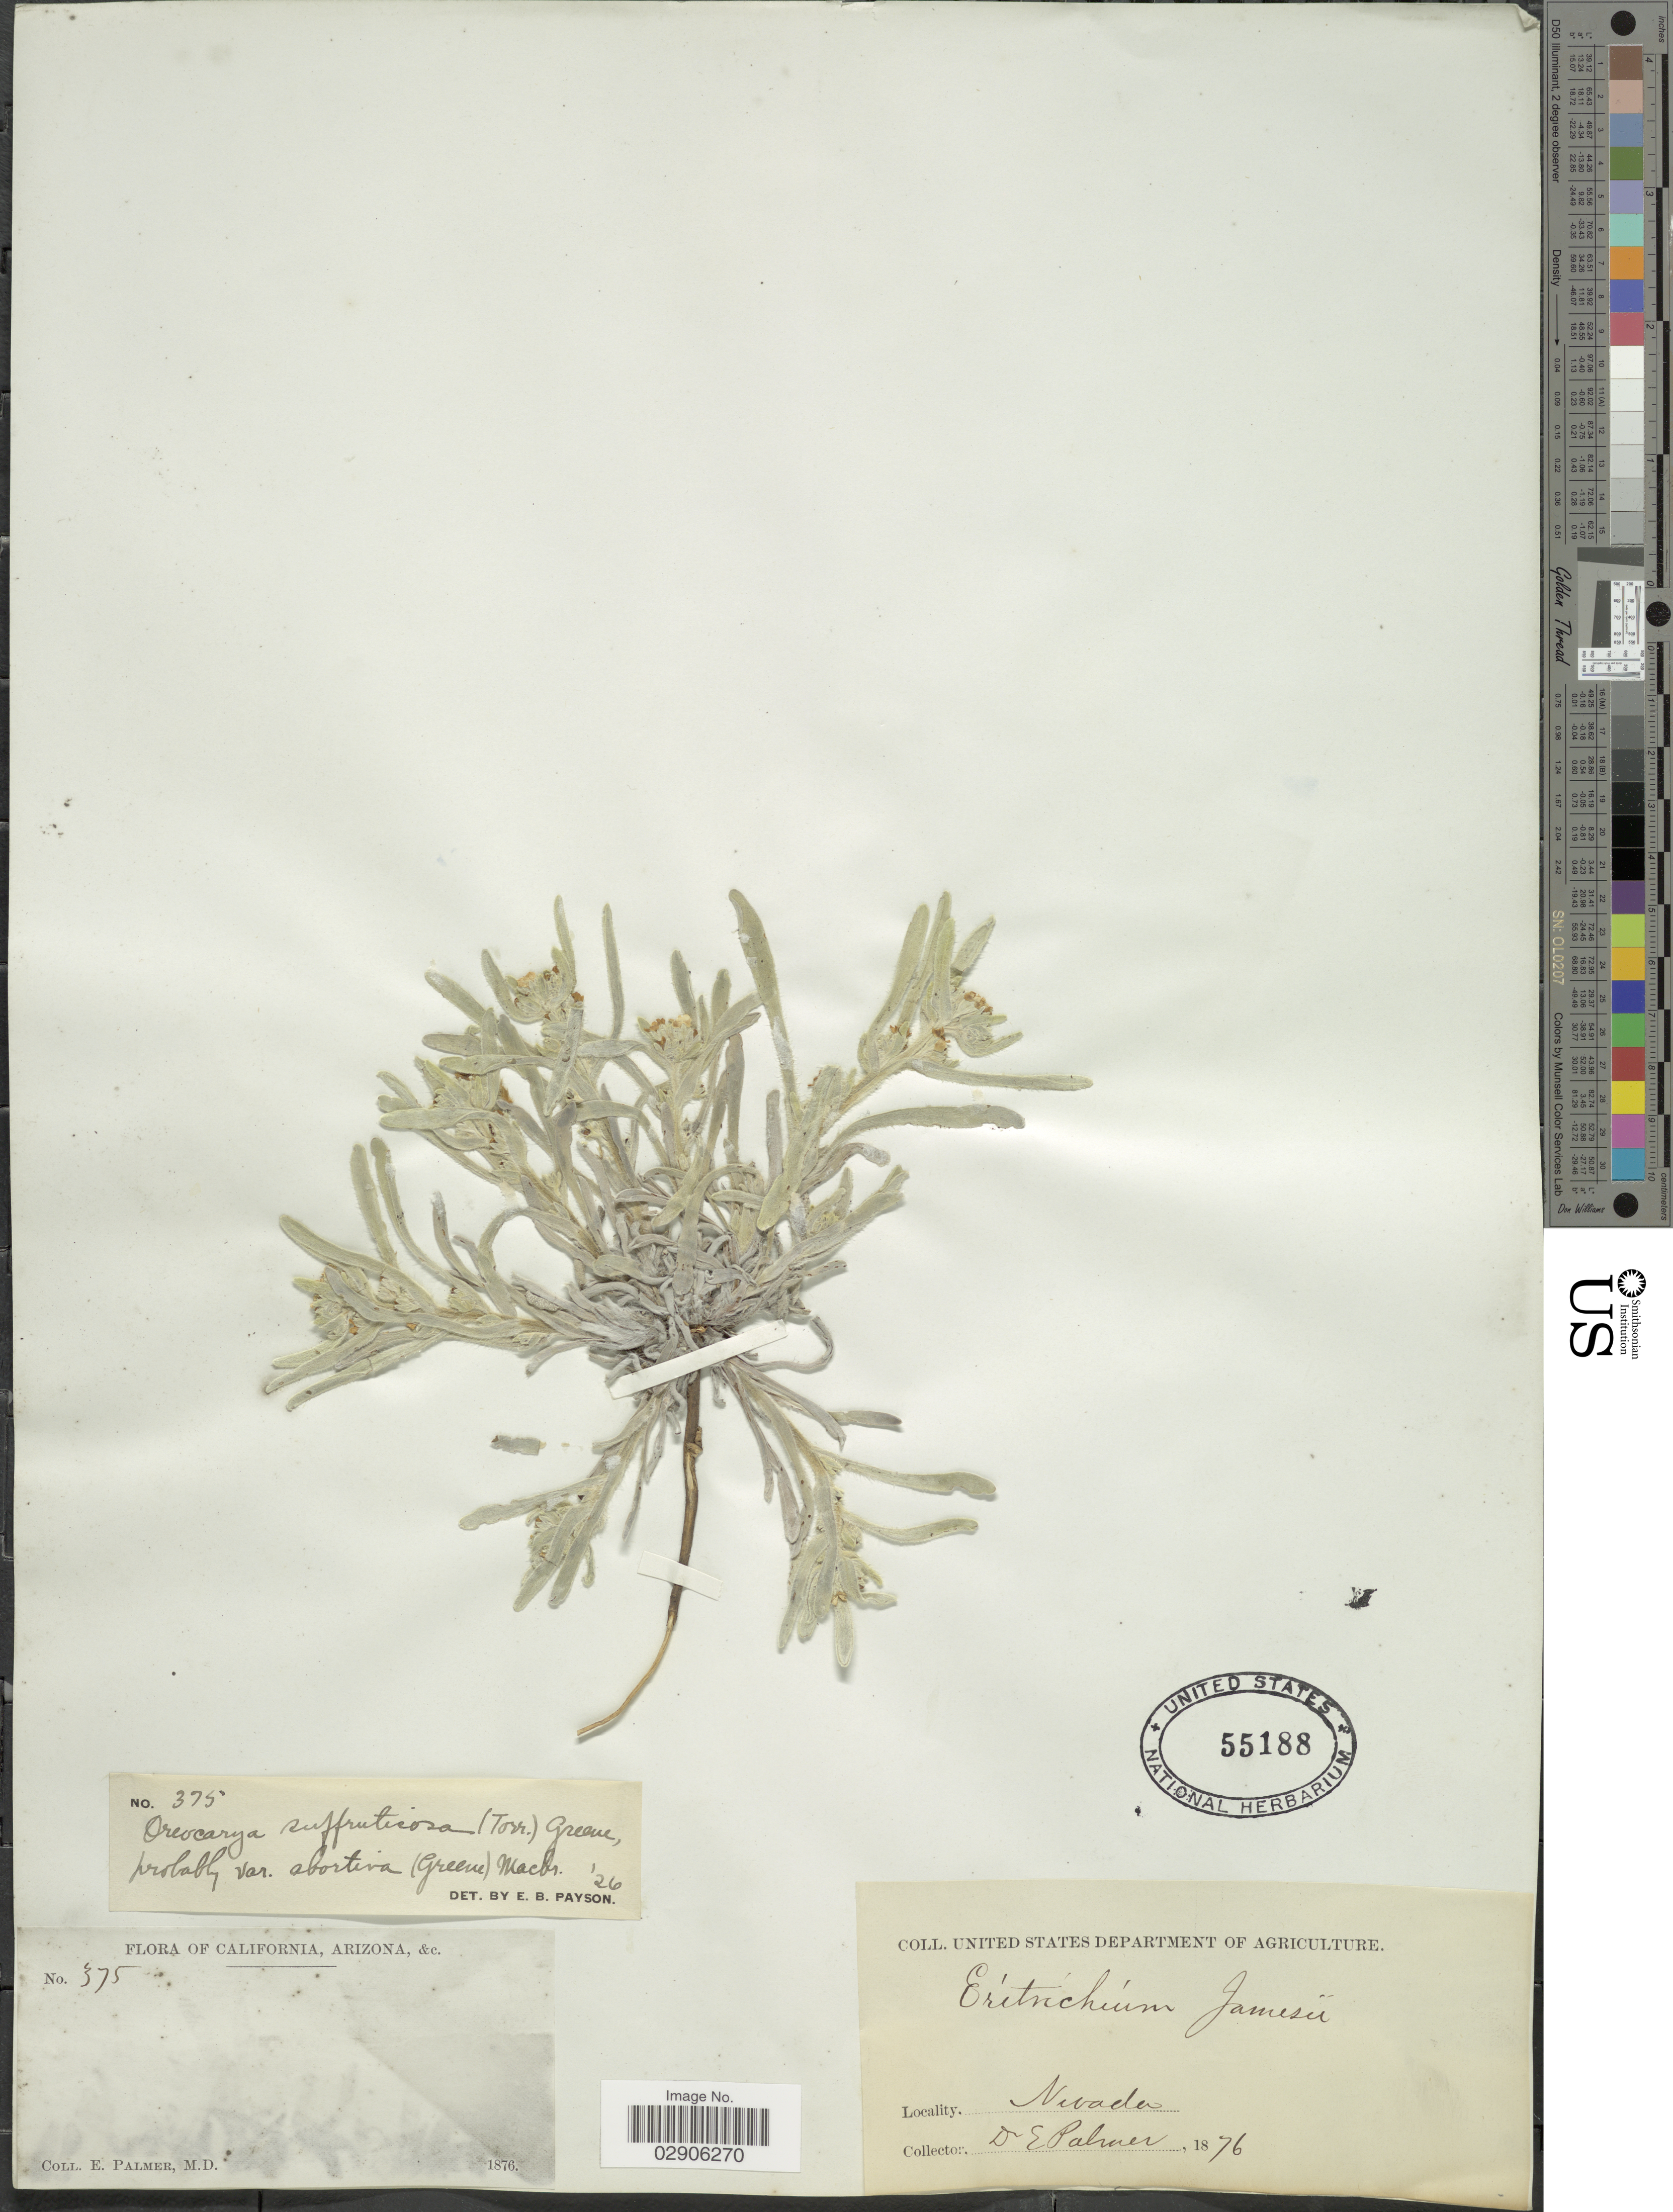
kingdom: Plantae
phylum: Tracheophyta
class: Magnoliopsida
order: Boraginales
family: Boraginaceae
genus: Oreocarya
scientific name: Oreocarya abortiva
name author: Greene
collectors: E. Palmer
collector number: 375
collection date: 1876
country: United States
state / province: Nevada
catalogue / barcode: US 55188